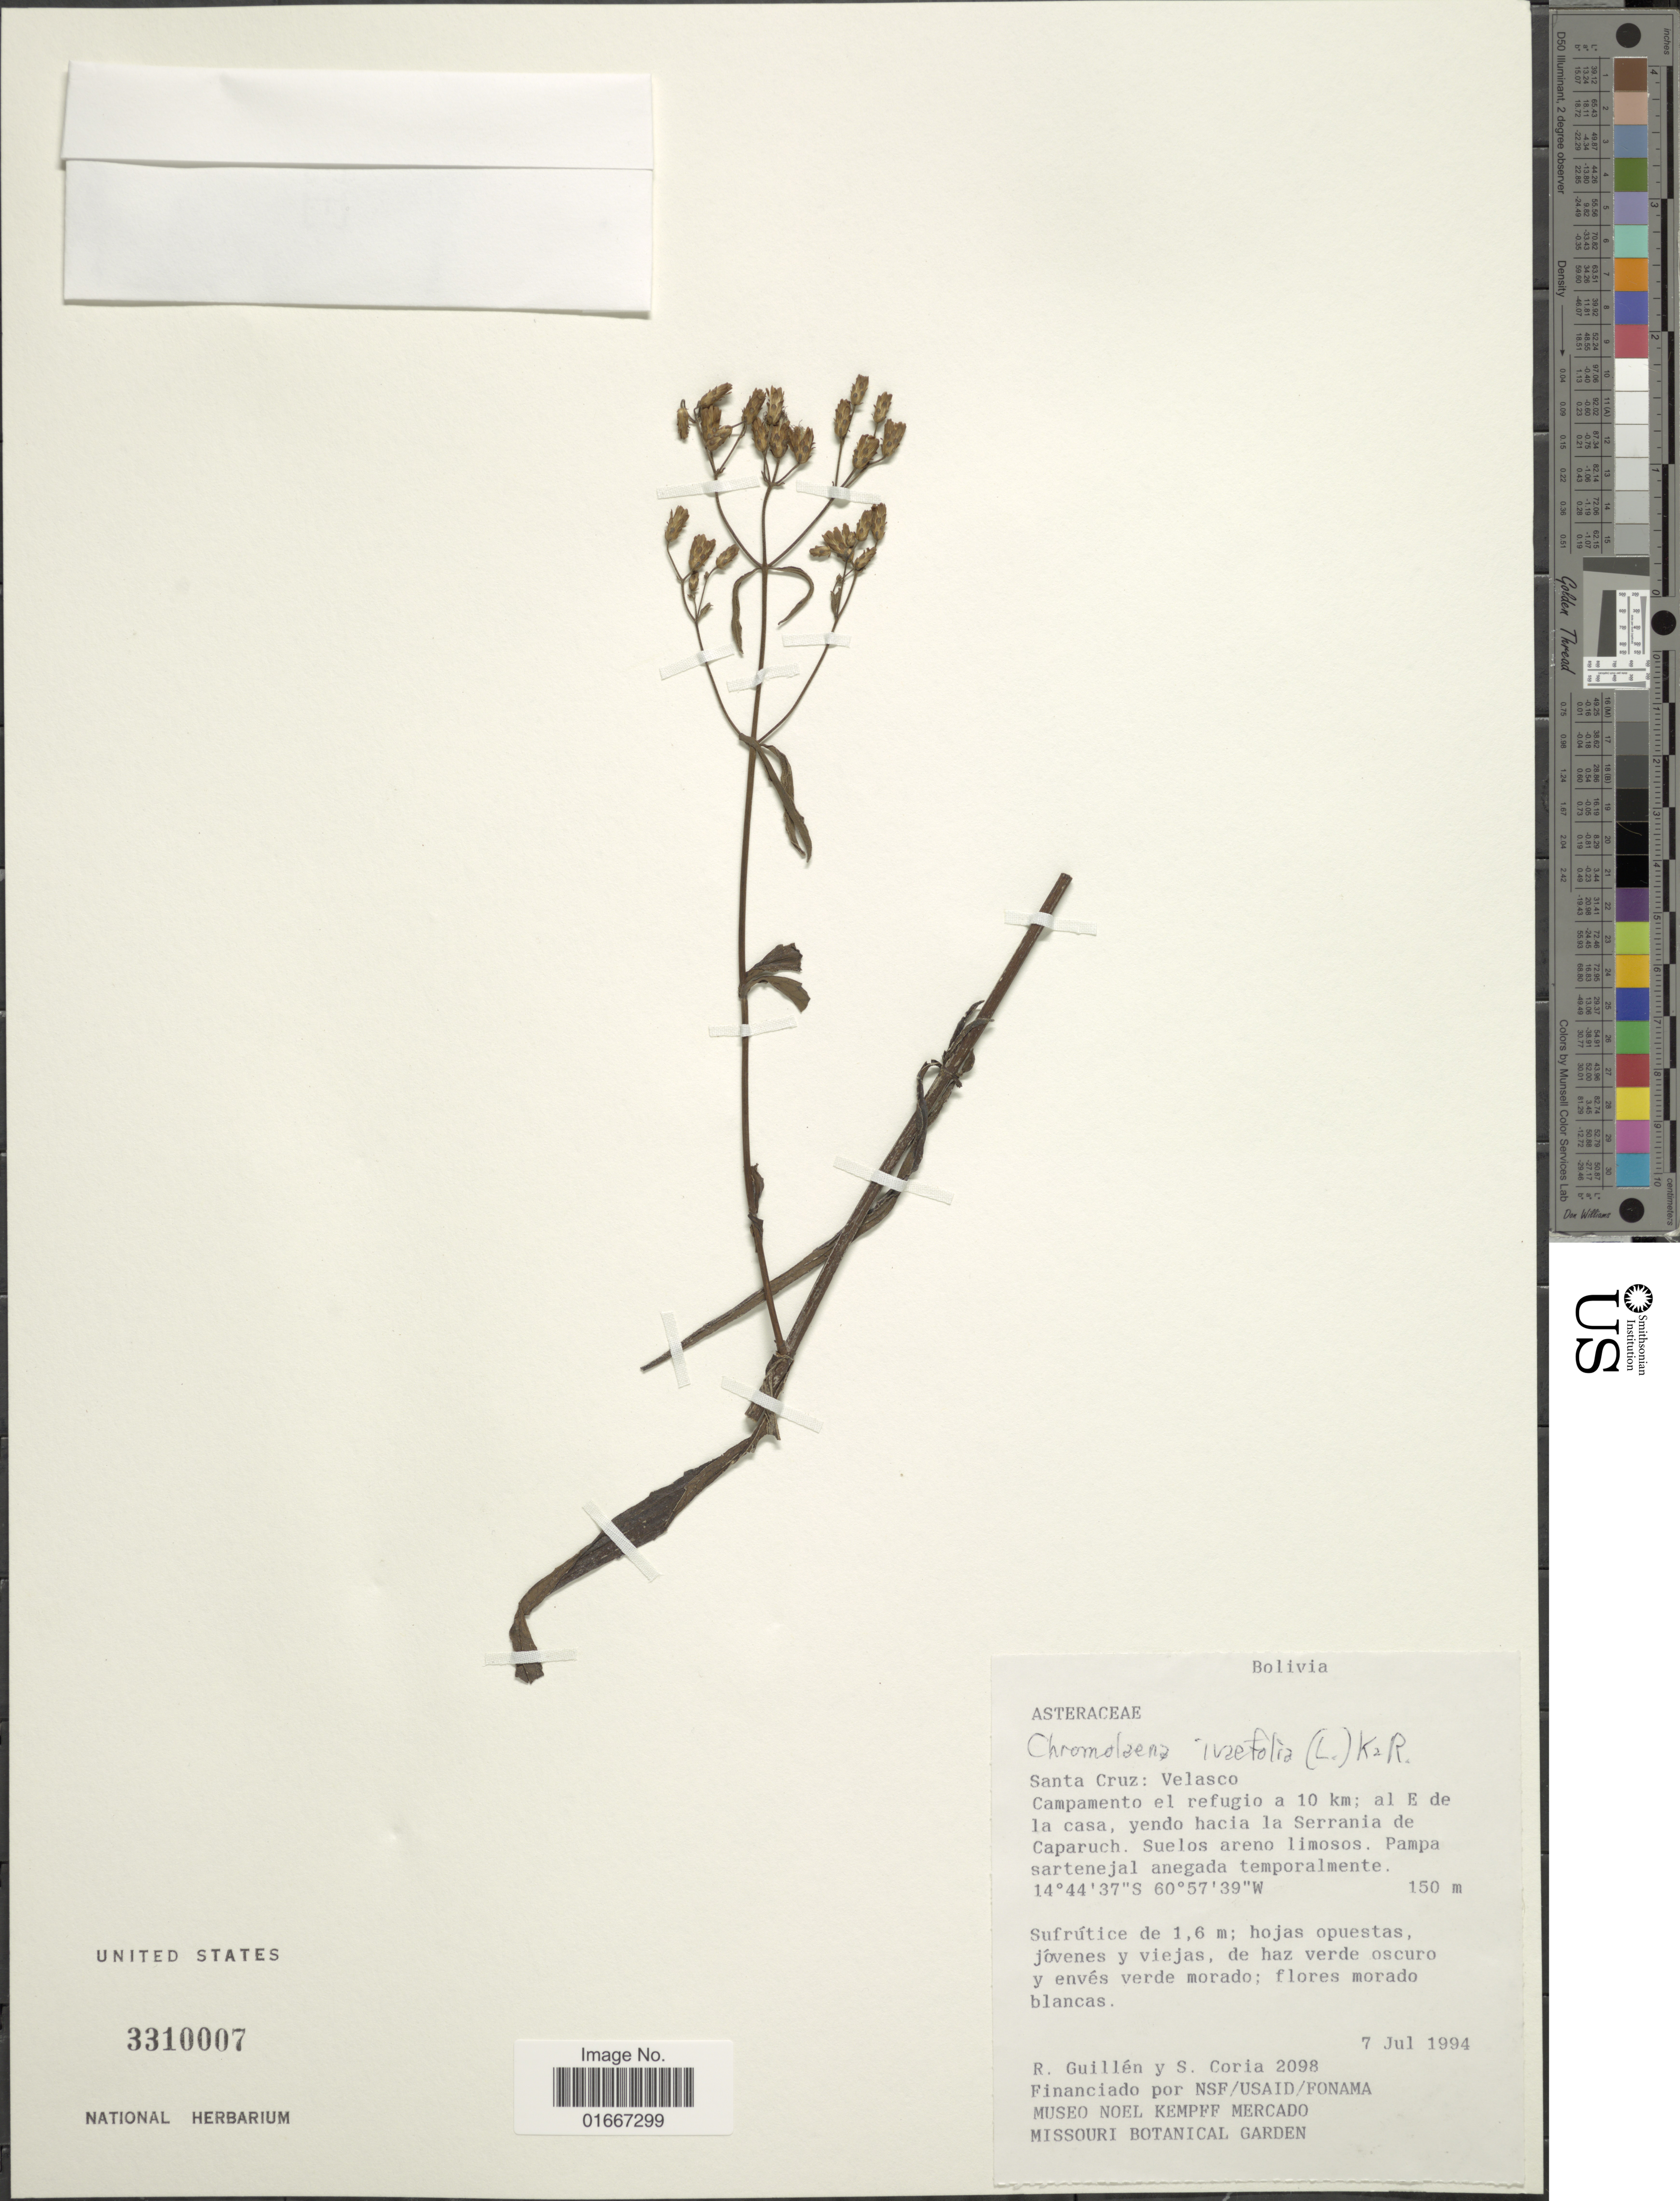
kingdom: Plantae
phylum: Tracheophyta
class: Magnoliopsida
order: Asterales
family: Asteraceae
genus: Chromolaena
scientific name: Chromolaena ivaefolia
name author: (L.) R.M. King & H. Rob.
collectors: R. Guillen & S. Coria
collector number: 2098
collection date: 1994-07-07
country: Bolivia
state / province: Santa Cruz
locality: Velasco, Campamento el refugio a 10 km; al E de la casa, yendo hacia la Serrania de Caparuch. Suelos areno limosos.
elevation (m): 150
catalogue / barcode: US 3310007